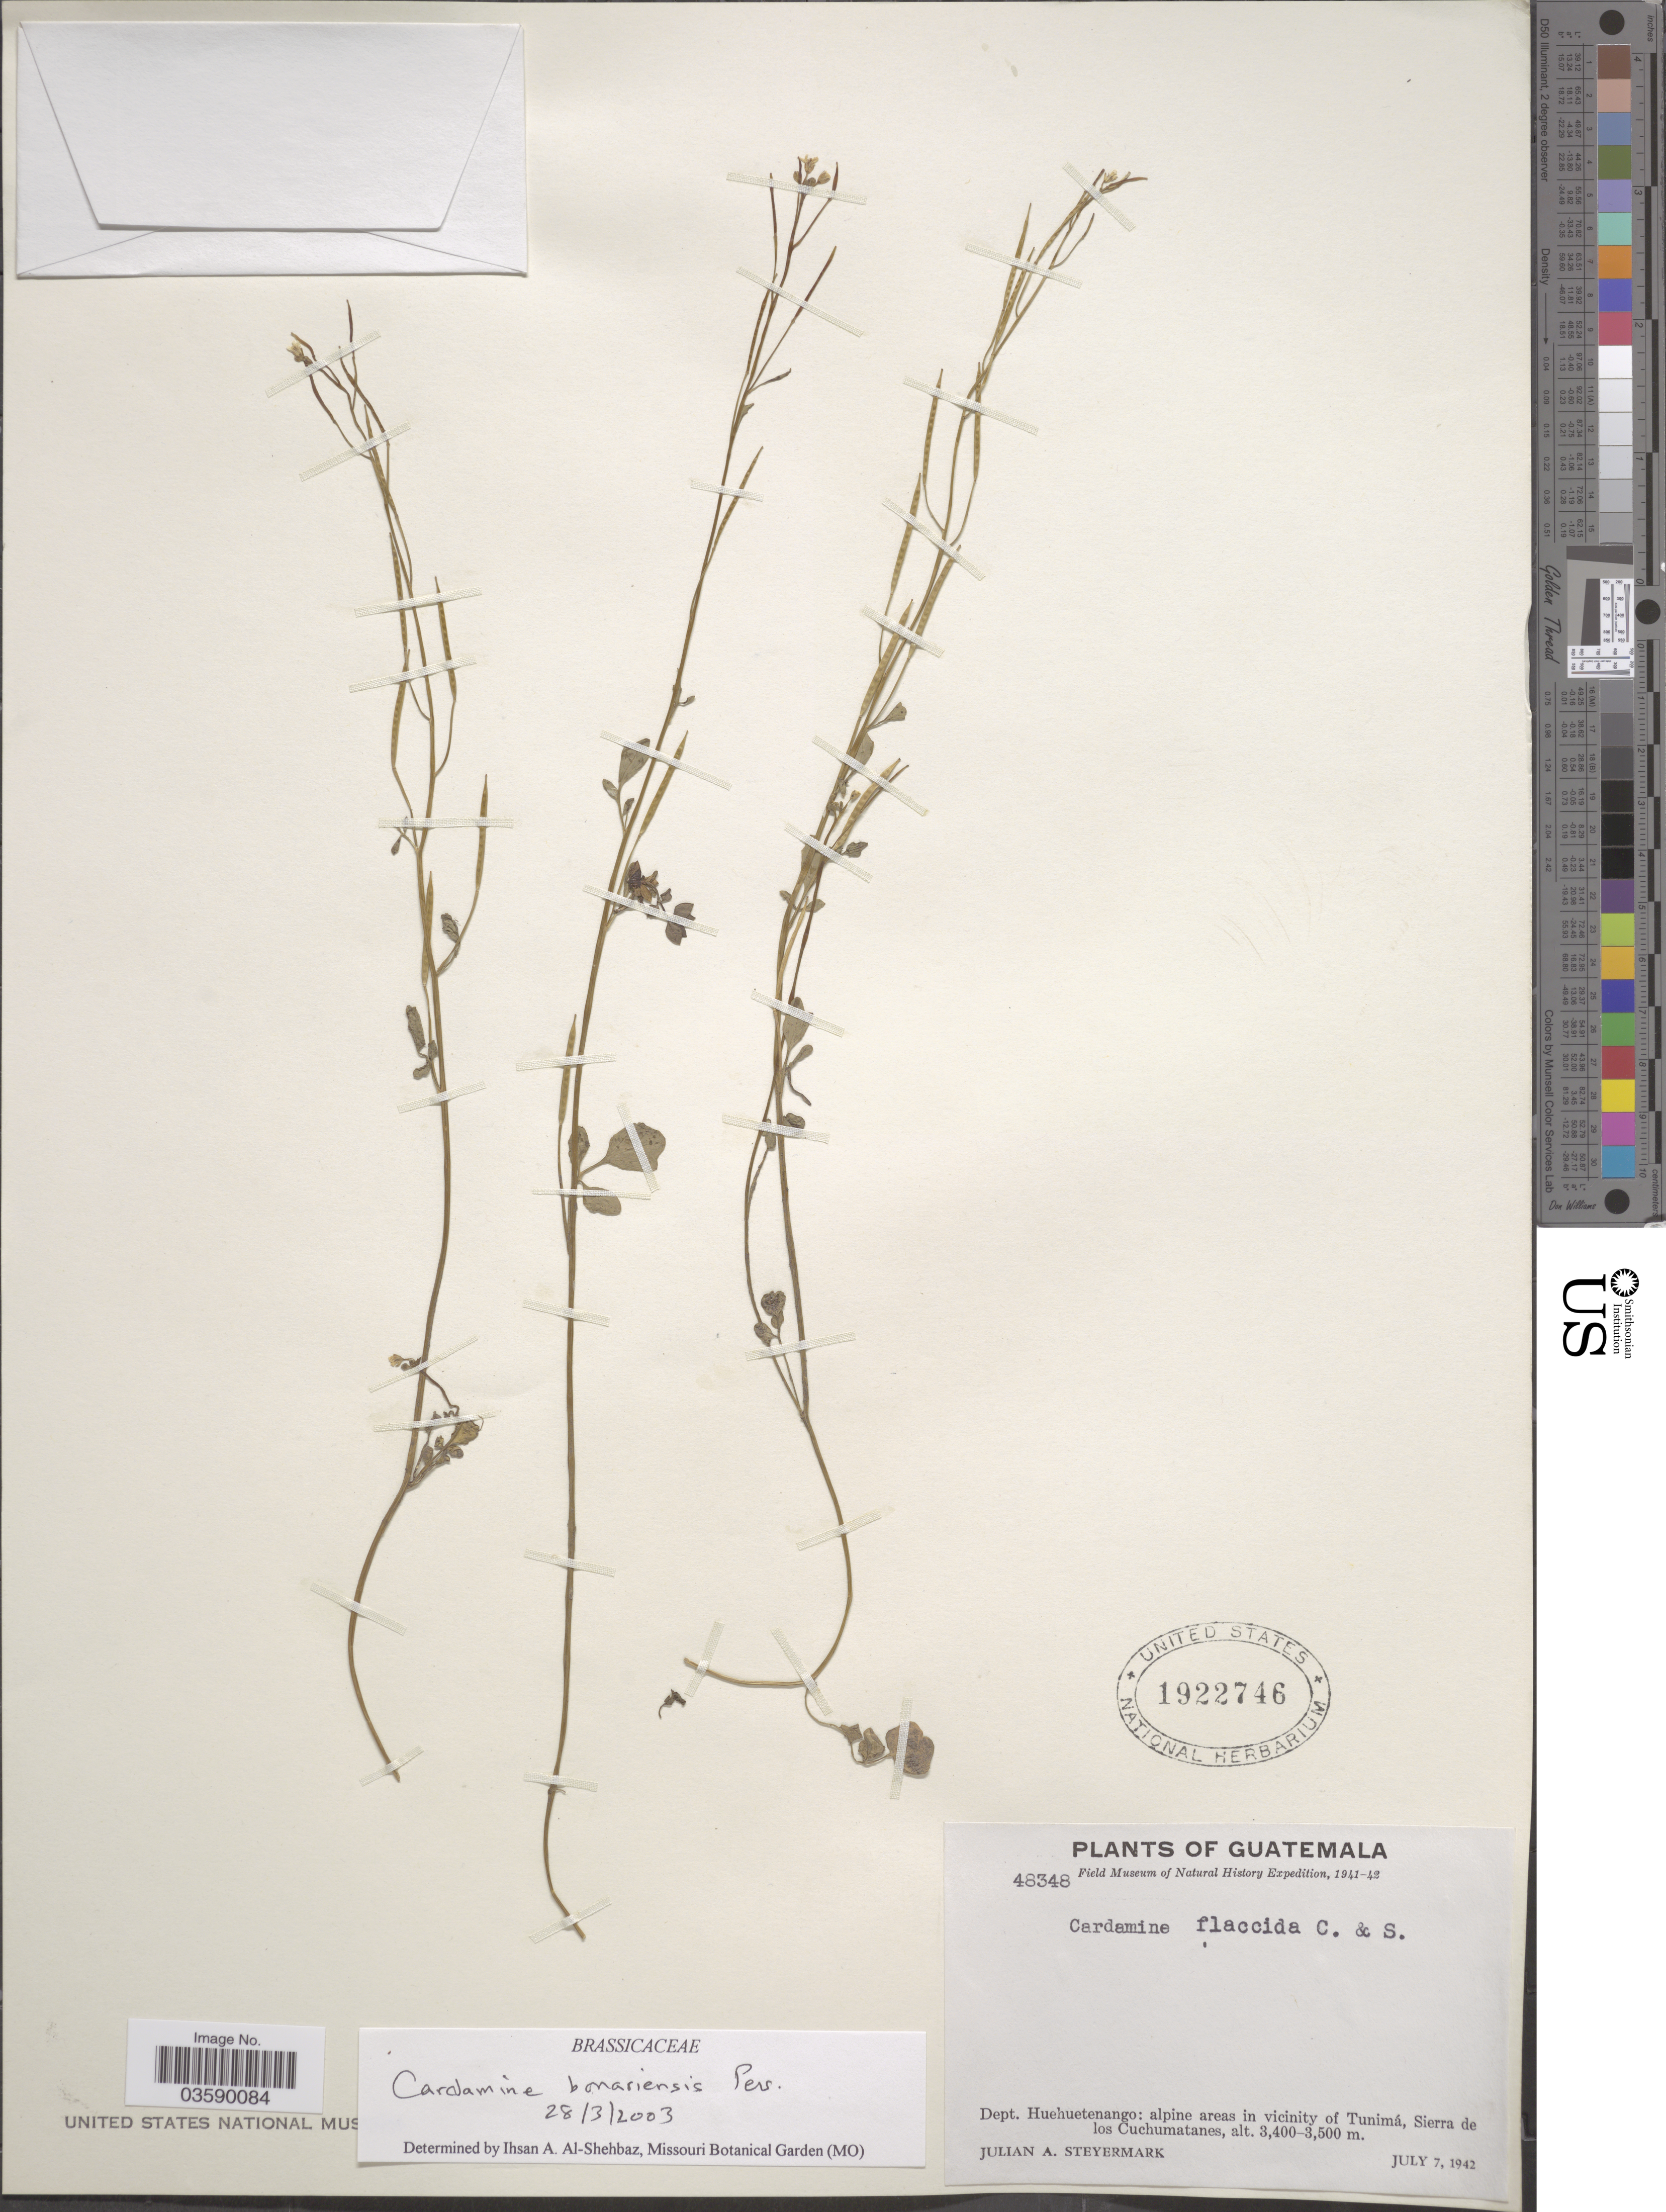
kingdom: Plantae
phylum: Tracheophyta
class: Magnoliopsida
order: Brassicales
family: Brassicaceae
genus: Cardamine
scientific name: Cardamine bonariensis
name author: Pers.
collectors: J. Steyermark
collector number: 48348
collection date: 1942-07-07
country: Guatemala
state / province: Huehuetenango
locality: Dept. Huehuetenango: alpine areas in vicinity of Tunimá, Sierra de los Cuchumatanes.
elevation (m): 3400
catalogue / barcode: US 1922746